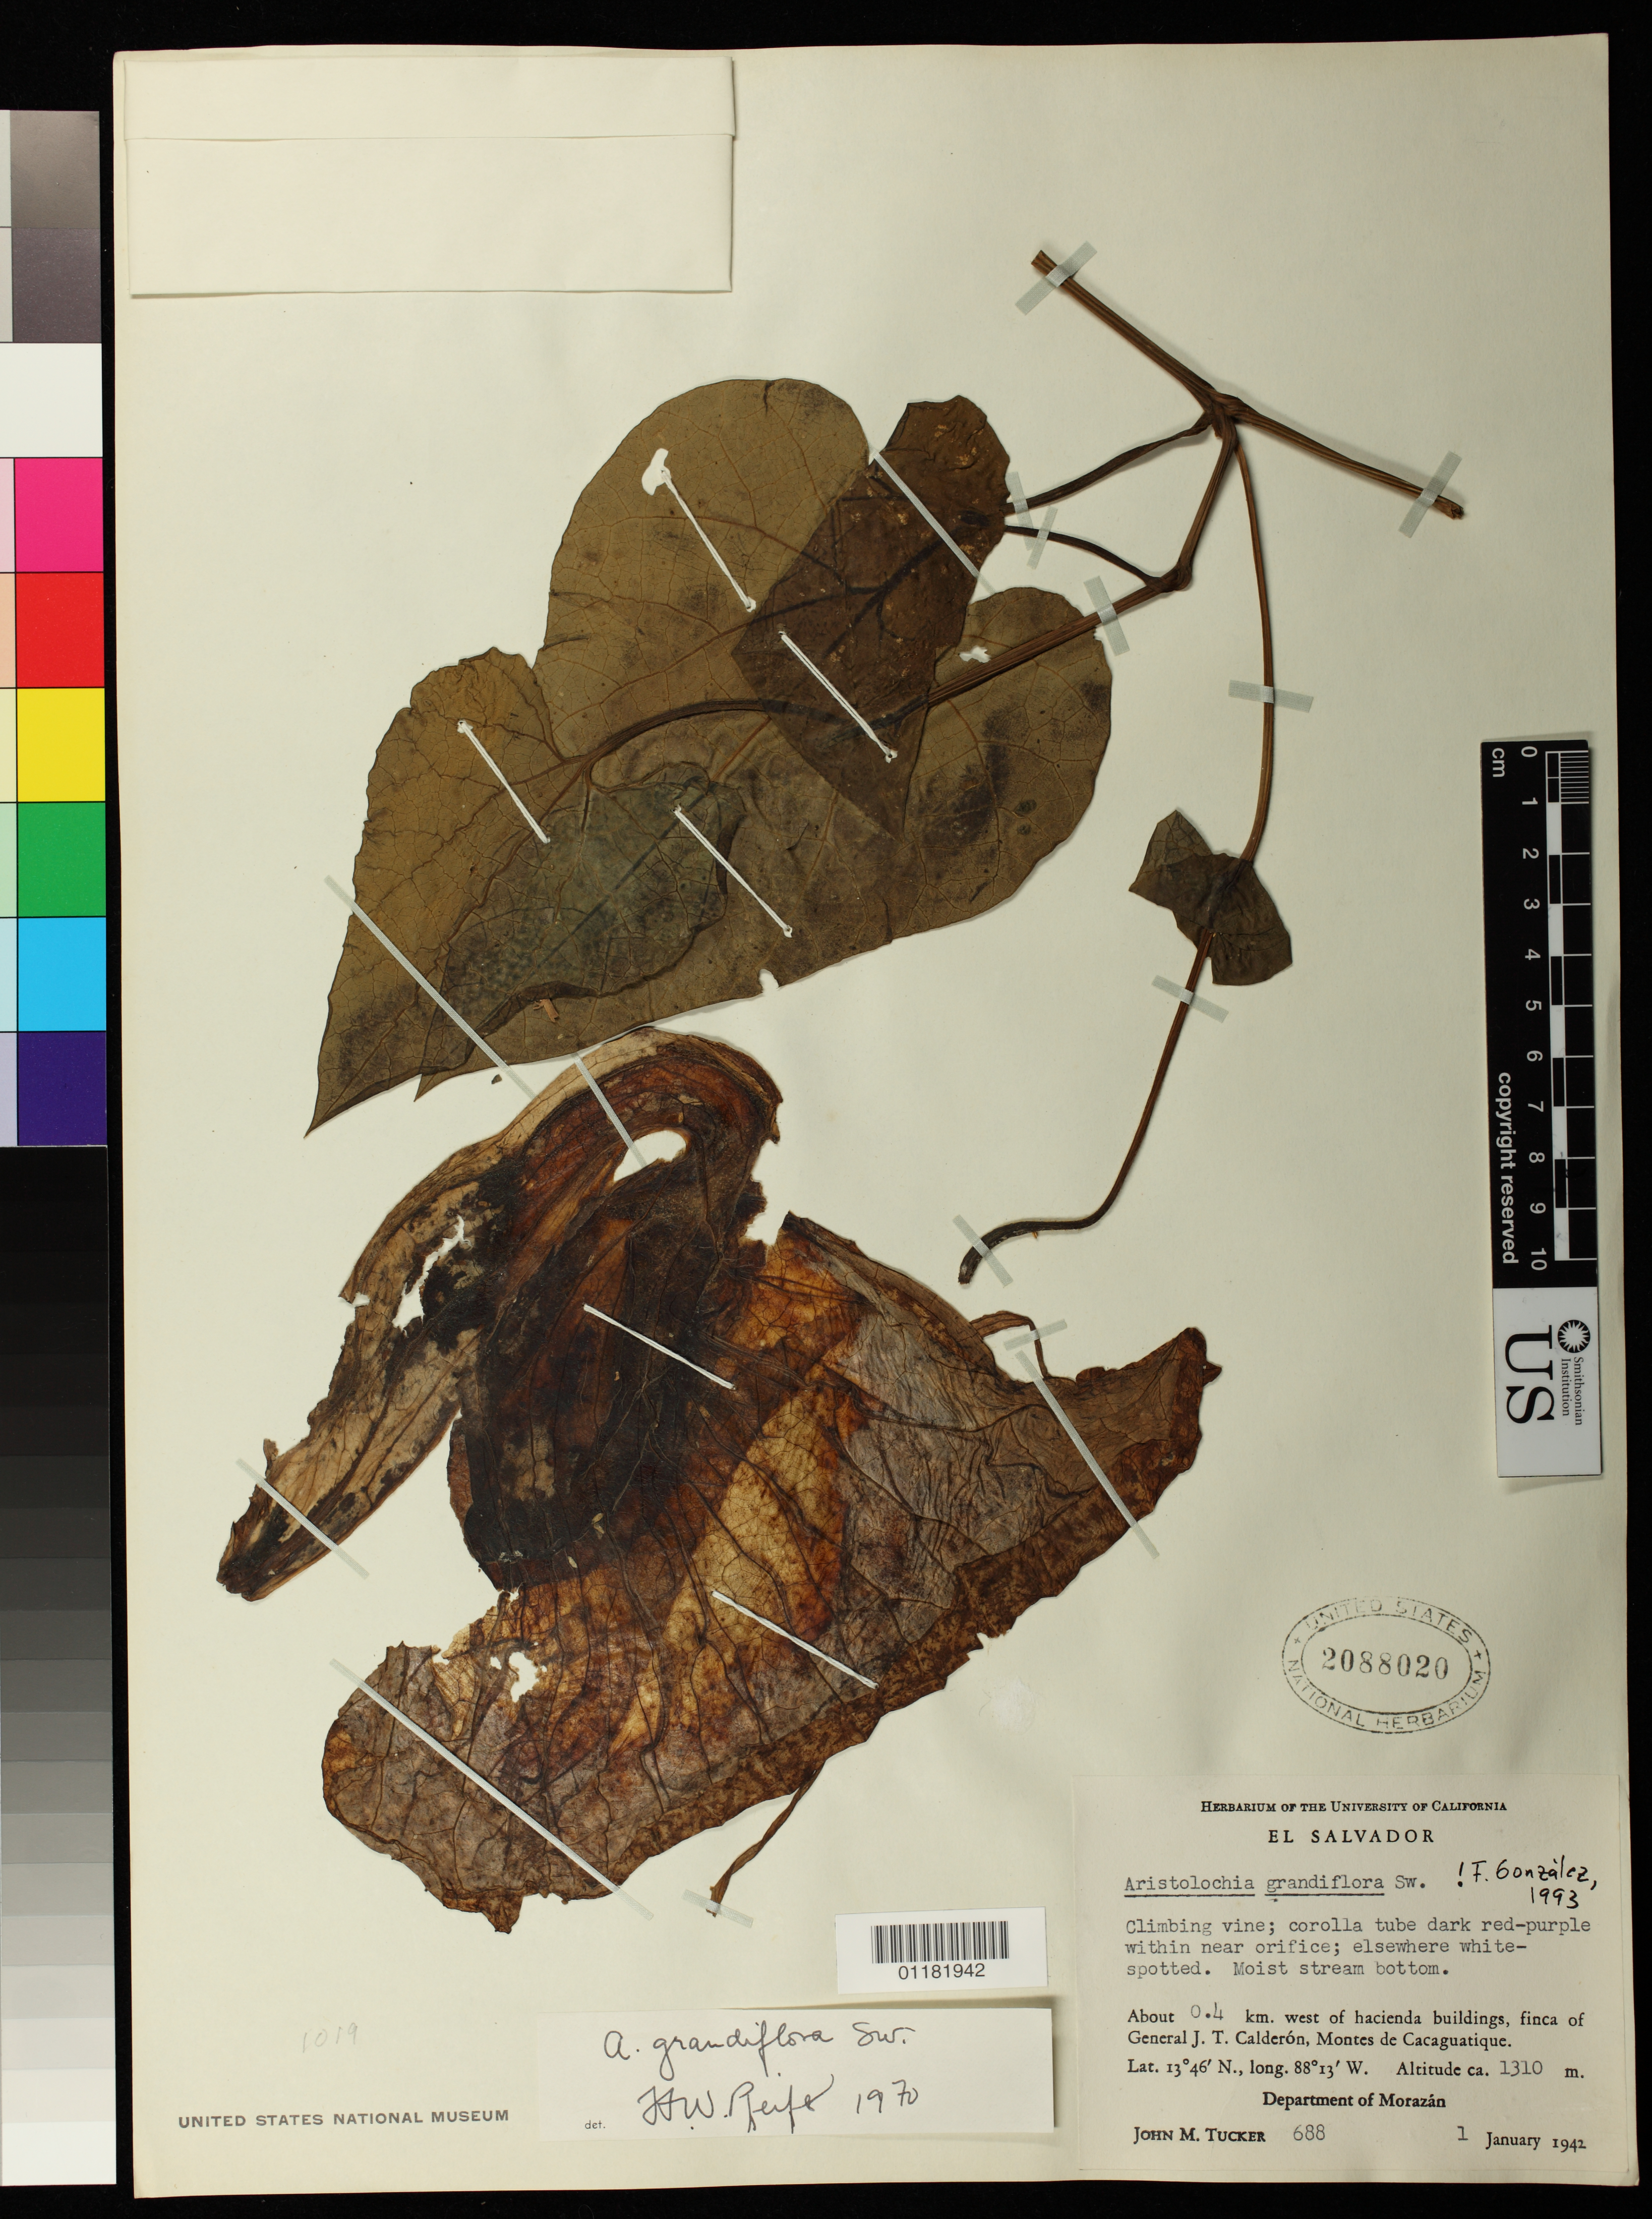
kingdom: Plantae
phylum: Tracheophyta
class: Magnoliopsida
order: Piperales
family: Aristolochiaceae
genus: Aristolochia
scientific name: Aristolochia grandiflora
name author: Sw.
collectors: J. M. Tucker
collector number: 688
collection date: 1942-01-01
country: El Salvador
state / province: Morazán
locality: About 0.4 km. W of hacienda building, finca of General J.T. Caldéron, Montes de Cacaguatique.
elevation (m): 1310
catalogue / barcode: US 2088020